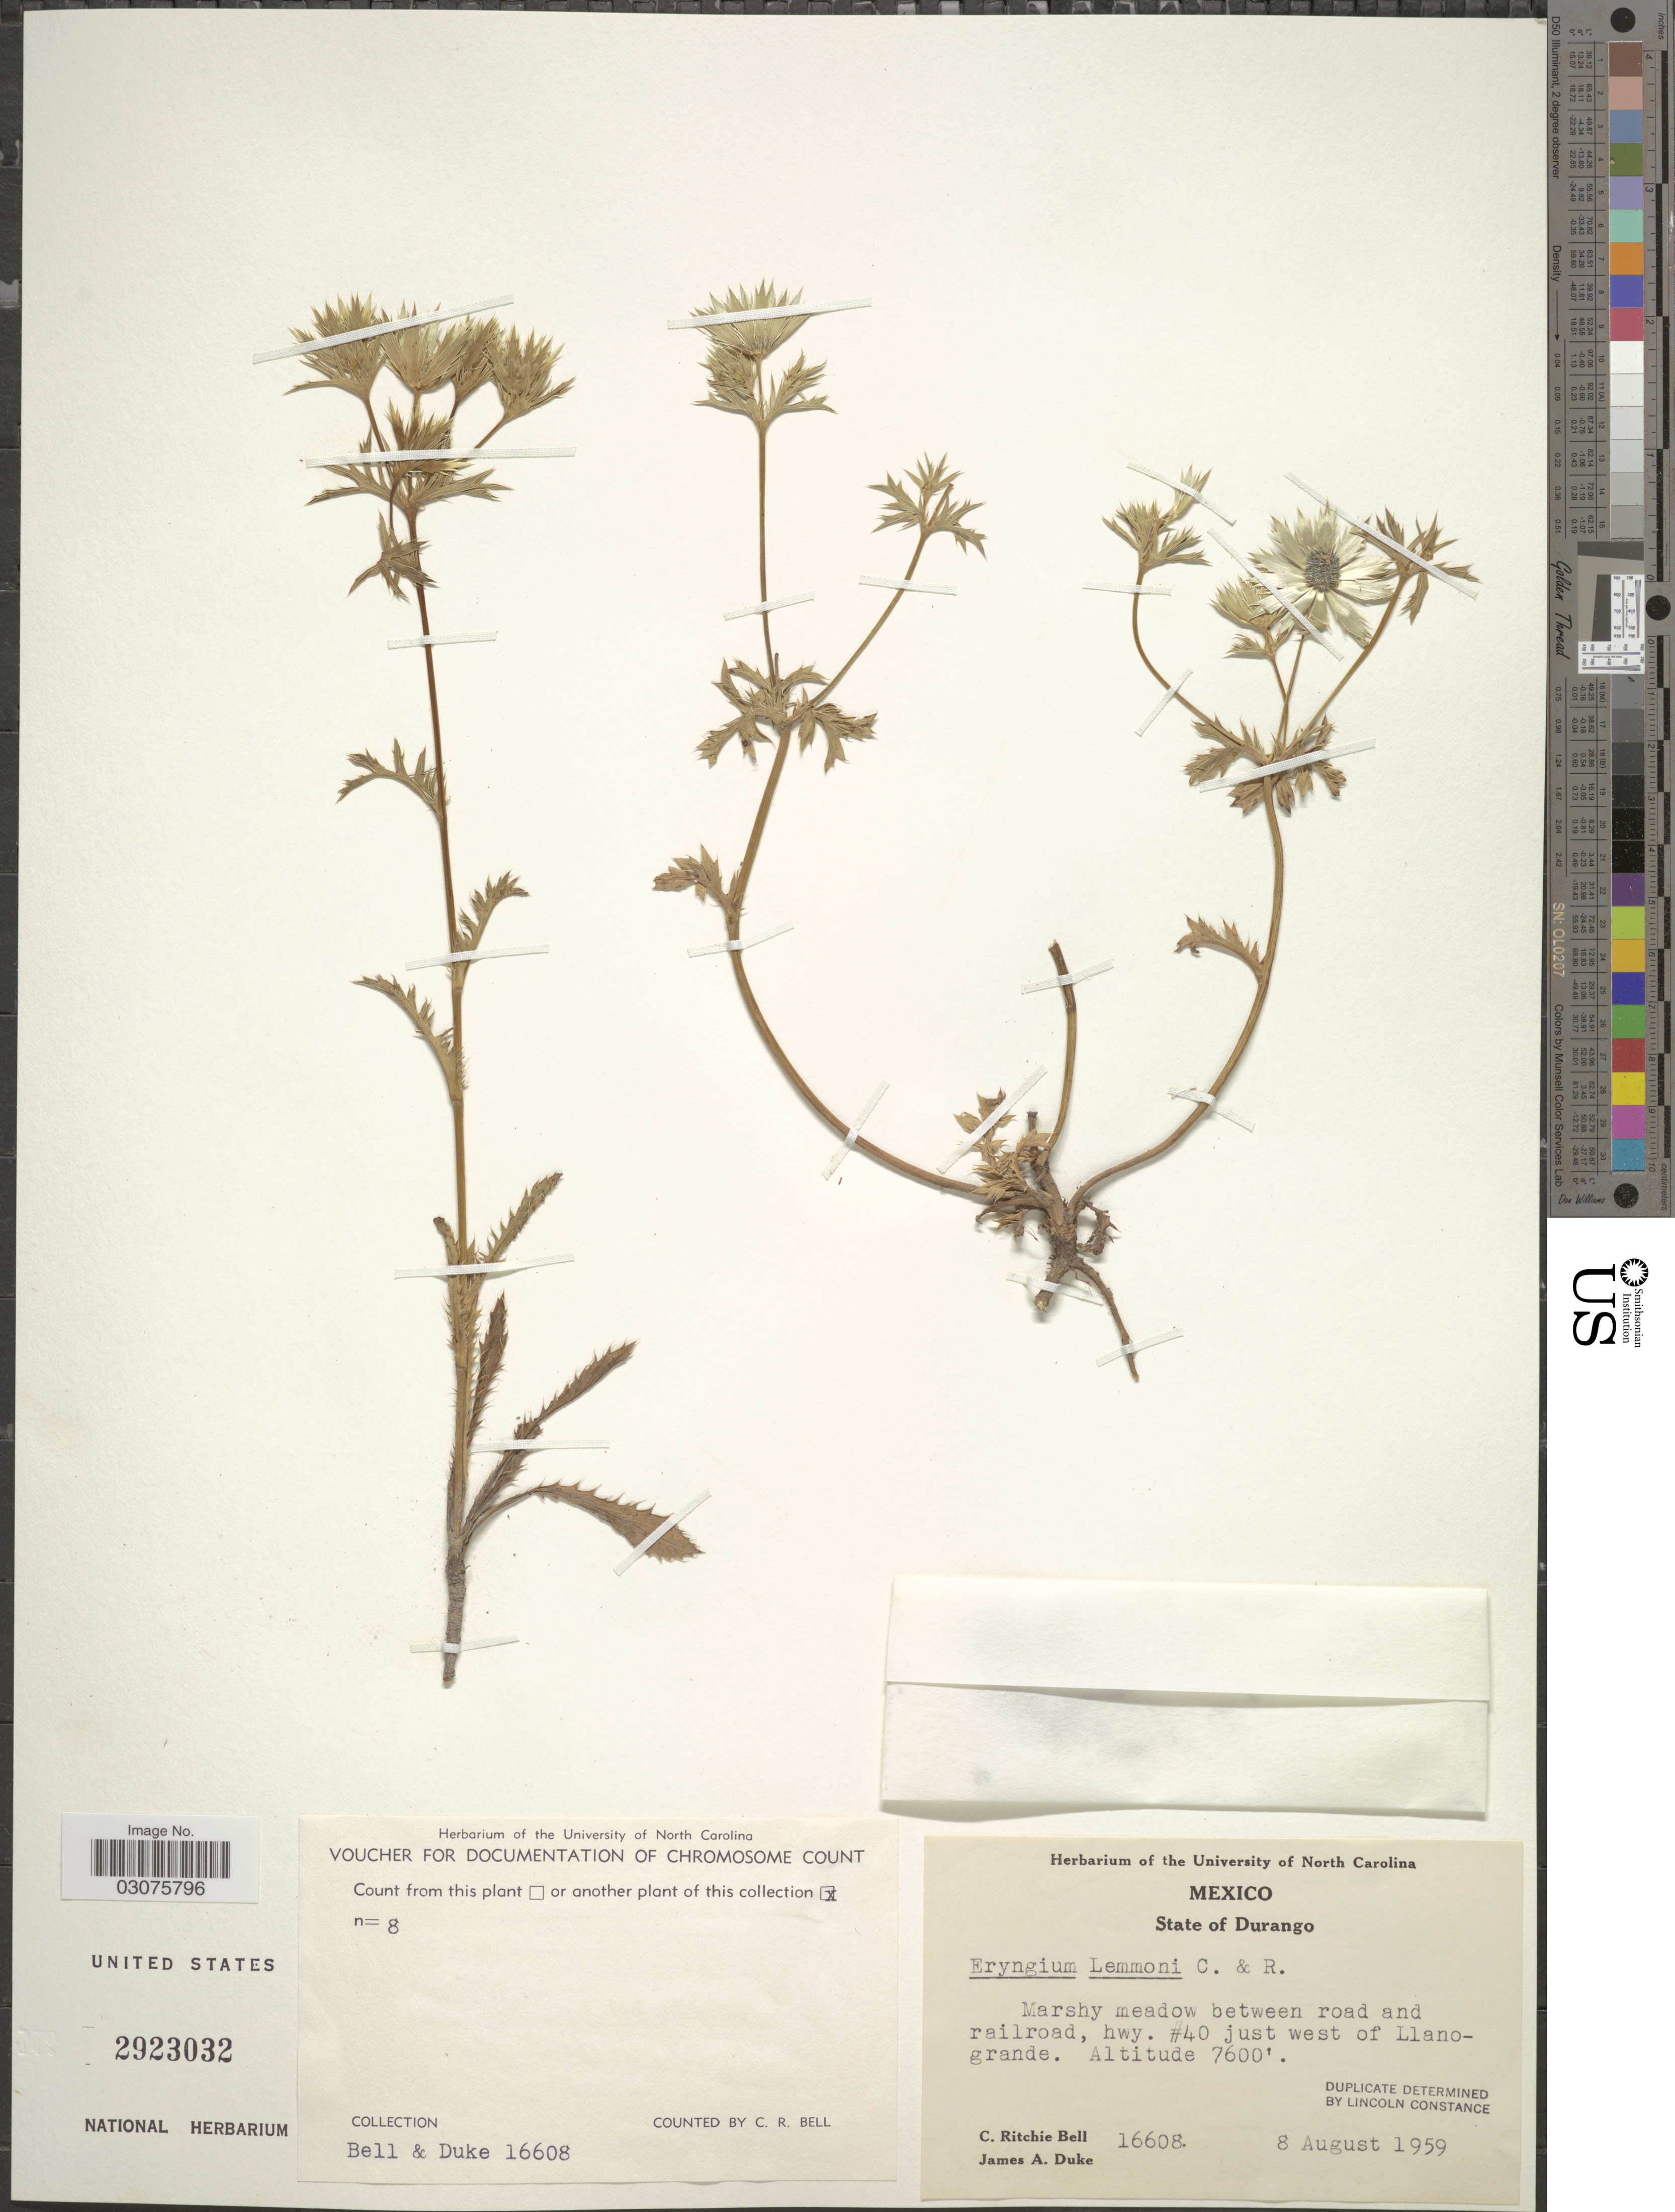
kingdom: Plantae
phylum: Tracheophyta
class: Magnoliopsida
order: Apiales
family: Apiaceae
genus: Eryngium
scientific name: Eryngium lemmonii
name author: J.M. Coult. & Rose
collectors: C. R. Bell & J. A. Duke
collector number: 16608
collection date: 1959-08-08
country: Mexico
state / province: Durango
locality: State of Durango. Marshy meadow between road and railroad, hwy. #40 just west of Llano-grande.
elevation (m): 2316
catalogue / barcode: US 2923032